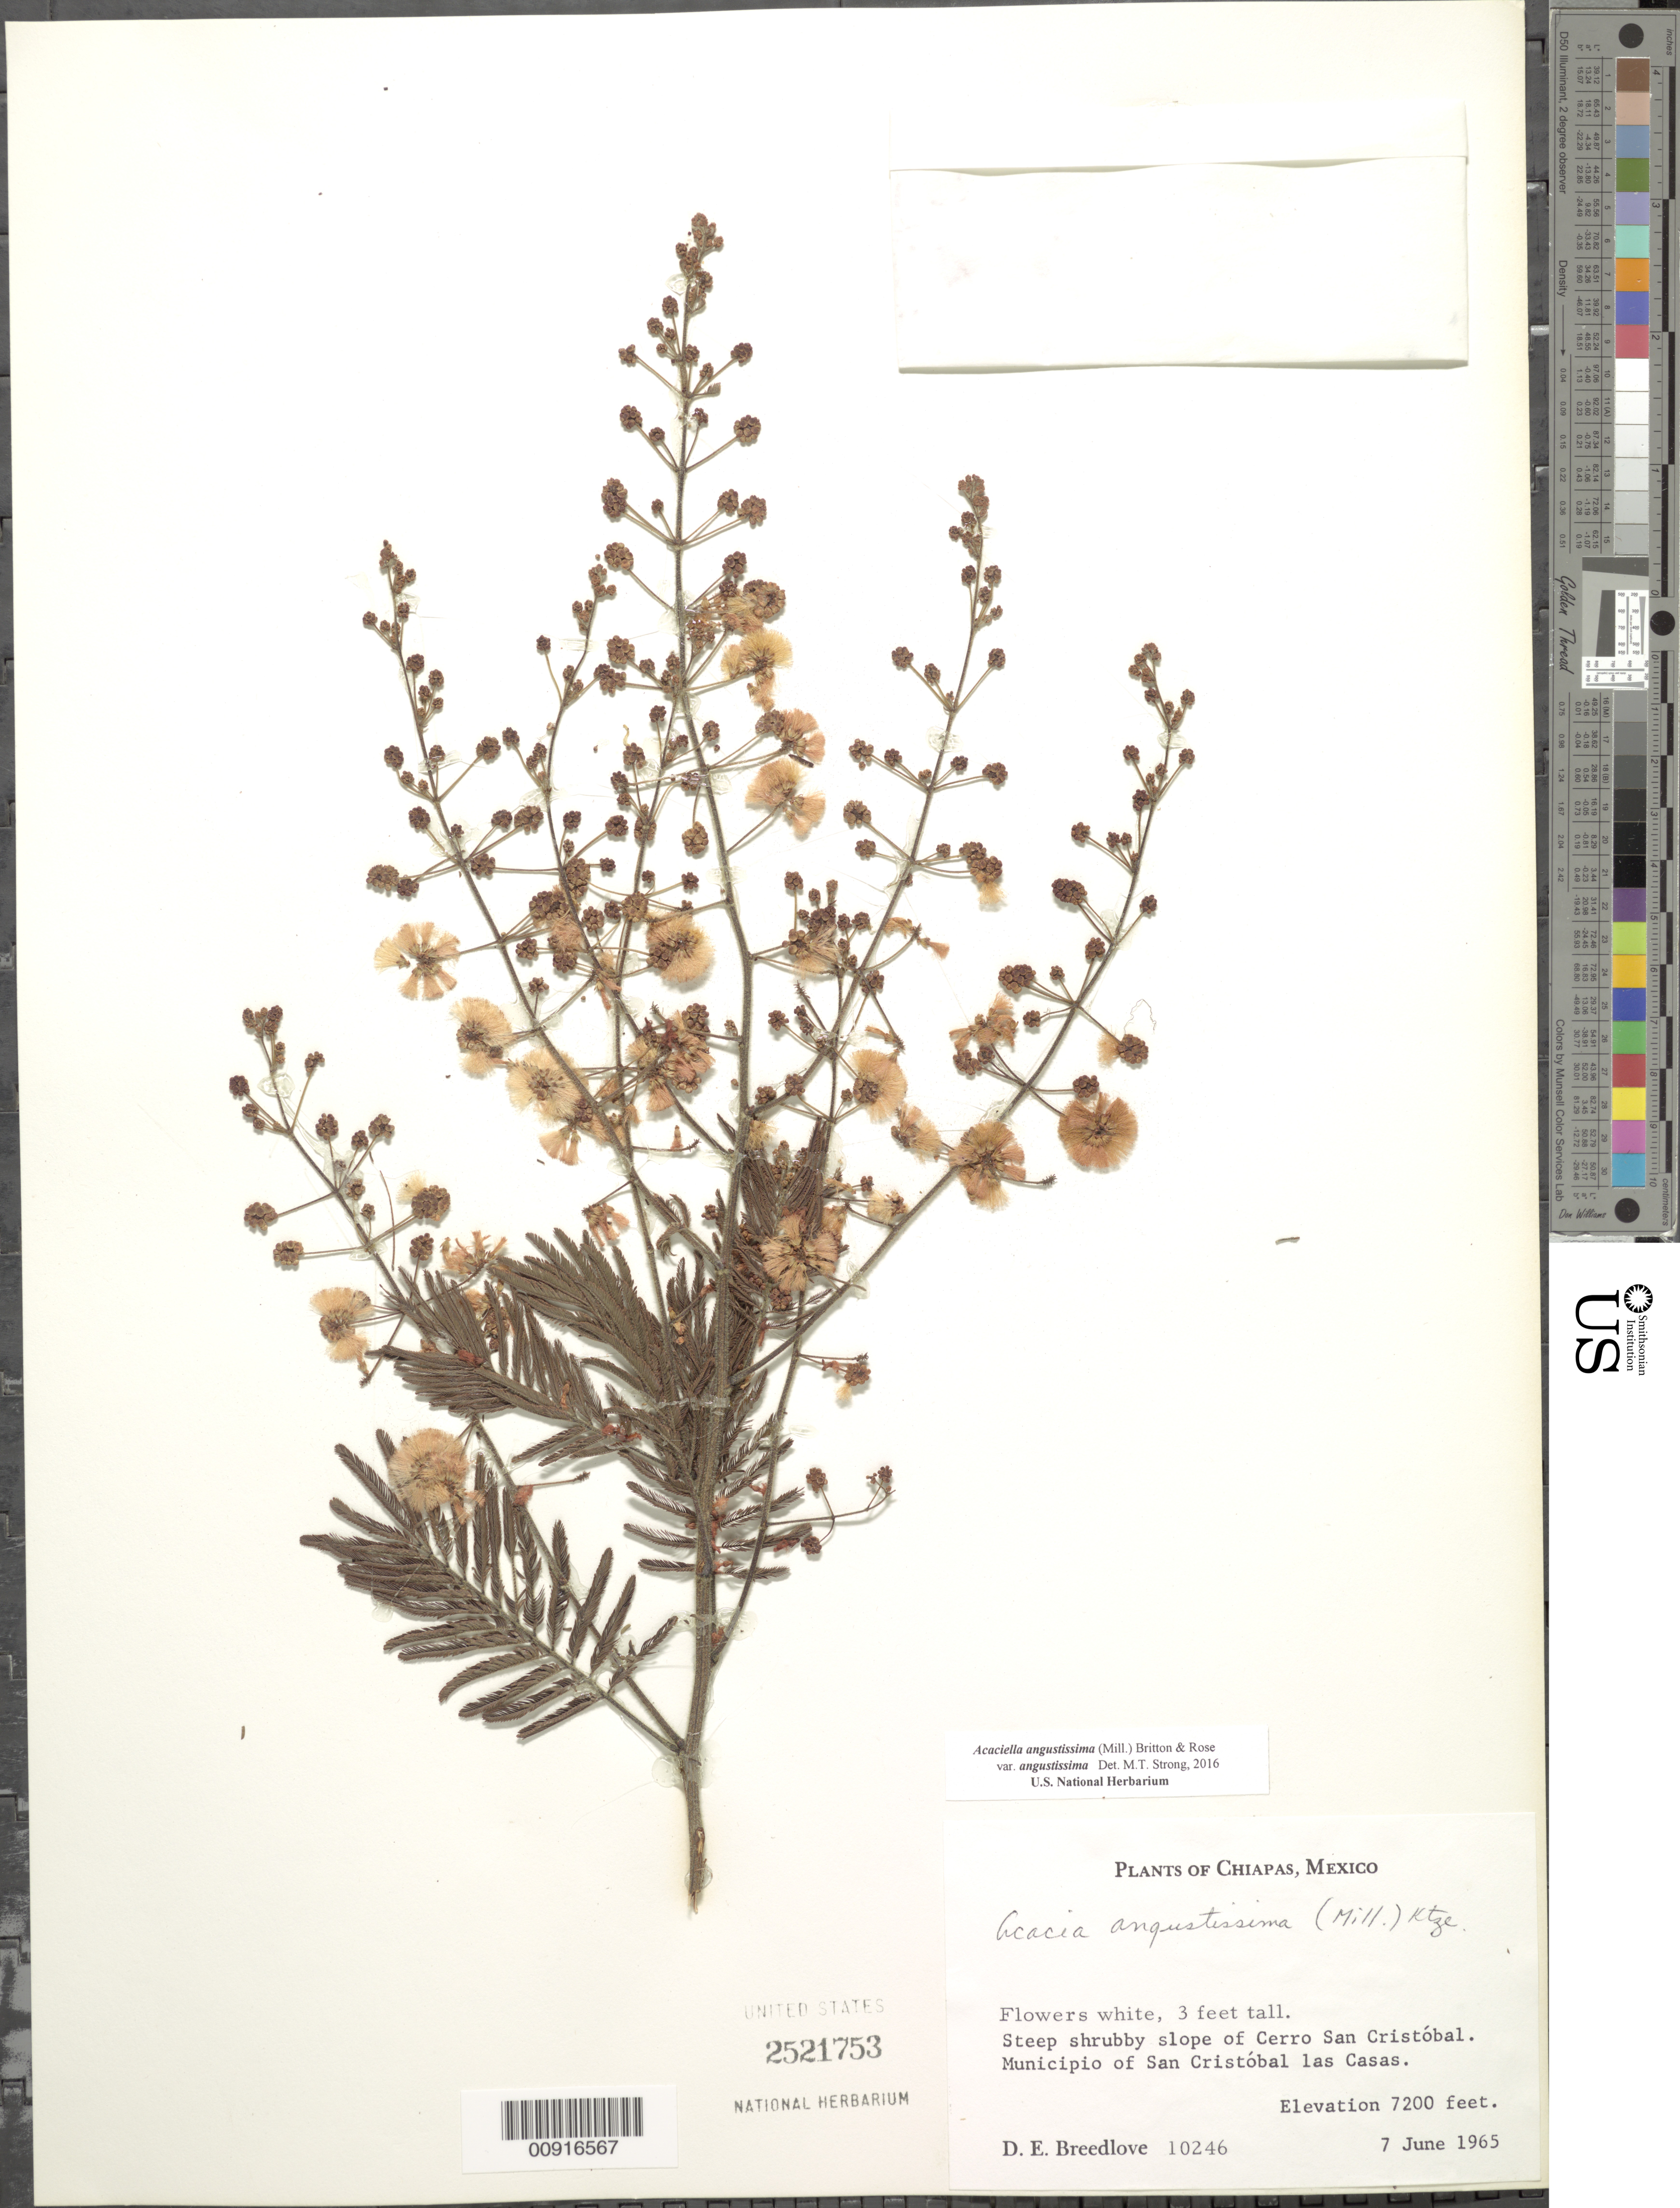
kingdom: Plantae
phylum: Tracheophyta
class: Magnoliopsida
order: Fabales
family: Fabaceae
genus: Acaciella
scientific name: Acaciella angustissima var. angustissima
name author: (Mill.) Britton & Rose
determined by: Strong, M. T., (US), Smithsonian Institution - National Museum of Natural History (UNITED STATES)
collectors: D. E. Breedlove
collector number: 10246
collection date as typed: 07 Jun 1965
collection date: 1965-06-07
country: Mexico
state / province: Chiapas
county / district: San Cristóbal de las Casas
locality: Cerro San Cristóbal. Municipio of San Cristóbal las Casas, Chiapas.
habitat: Steep shrubby slope of cerro.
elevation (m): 2195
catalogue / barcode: US 2521753